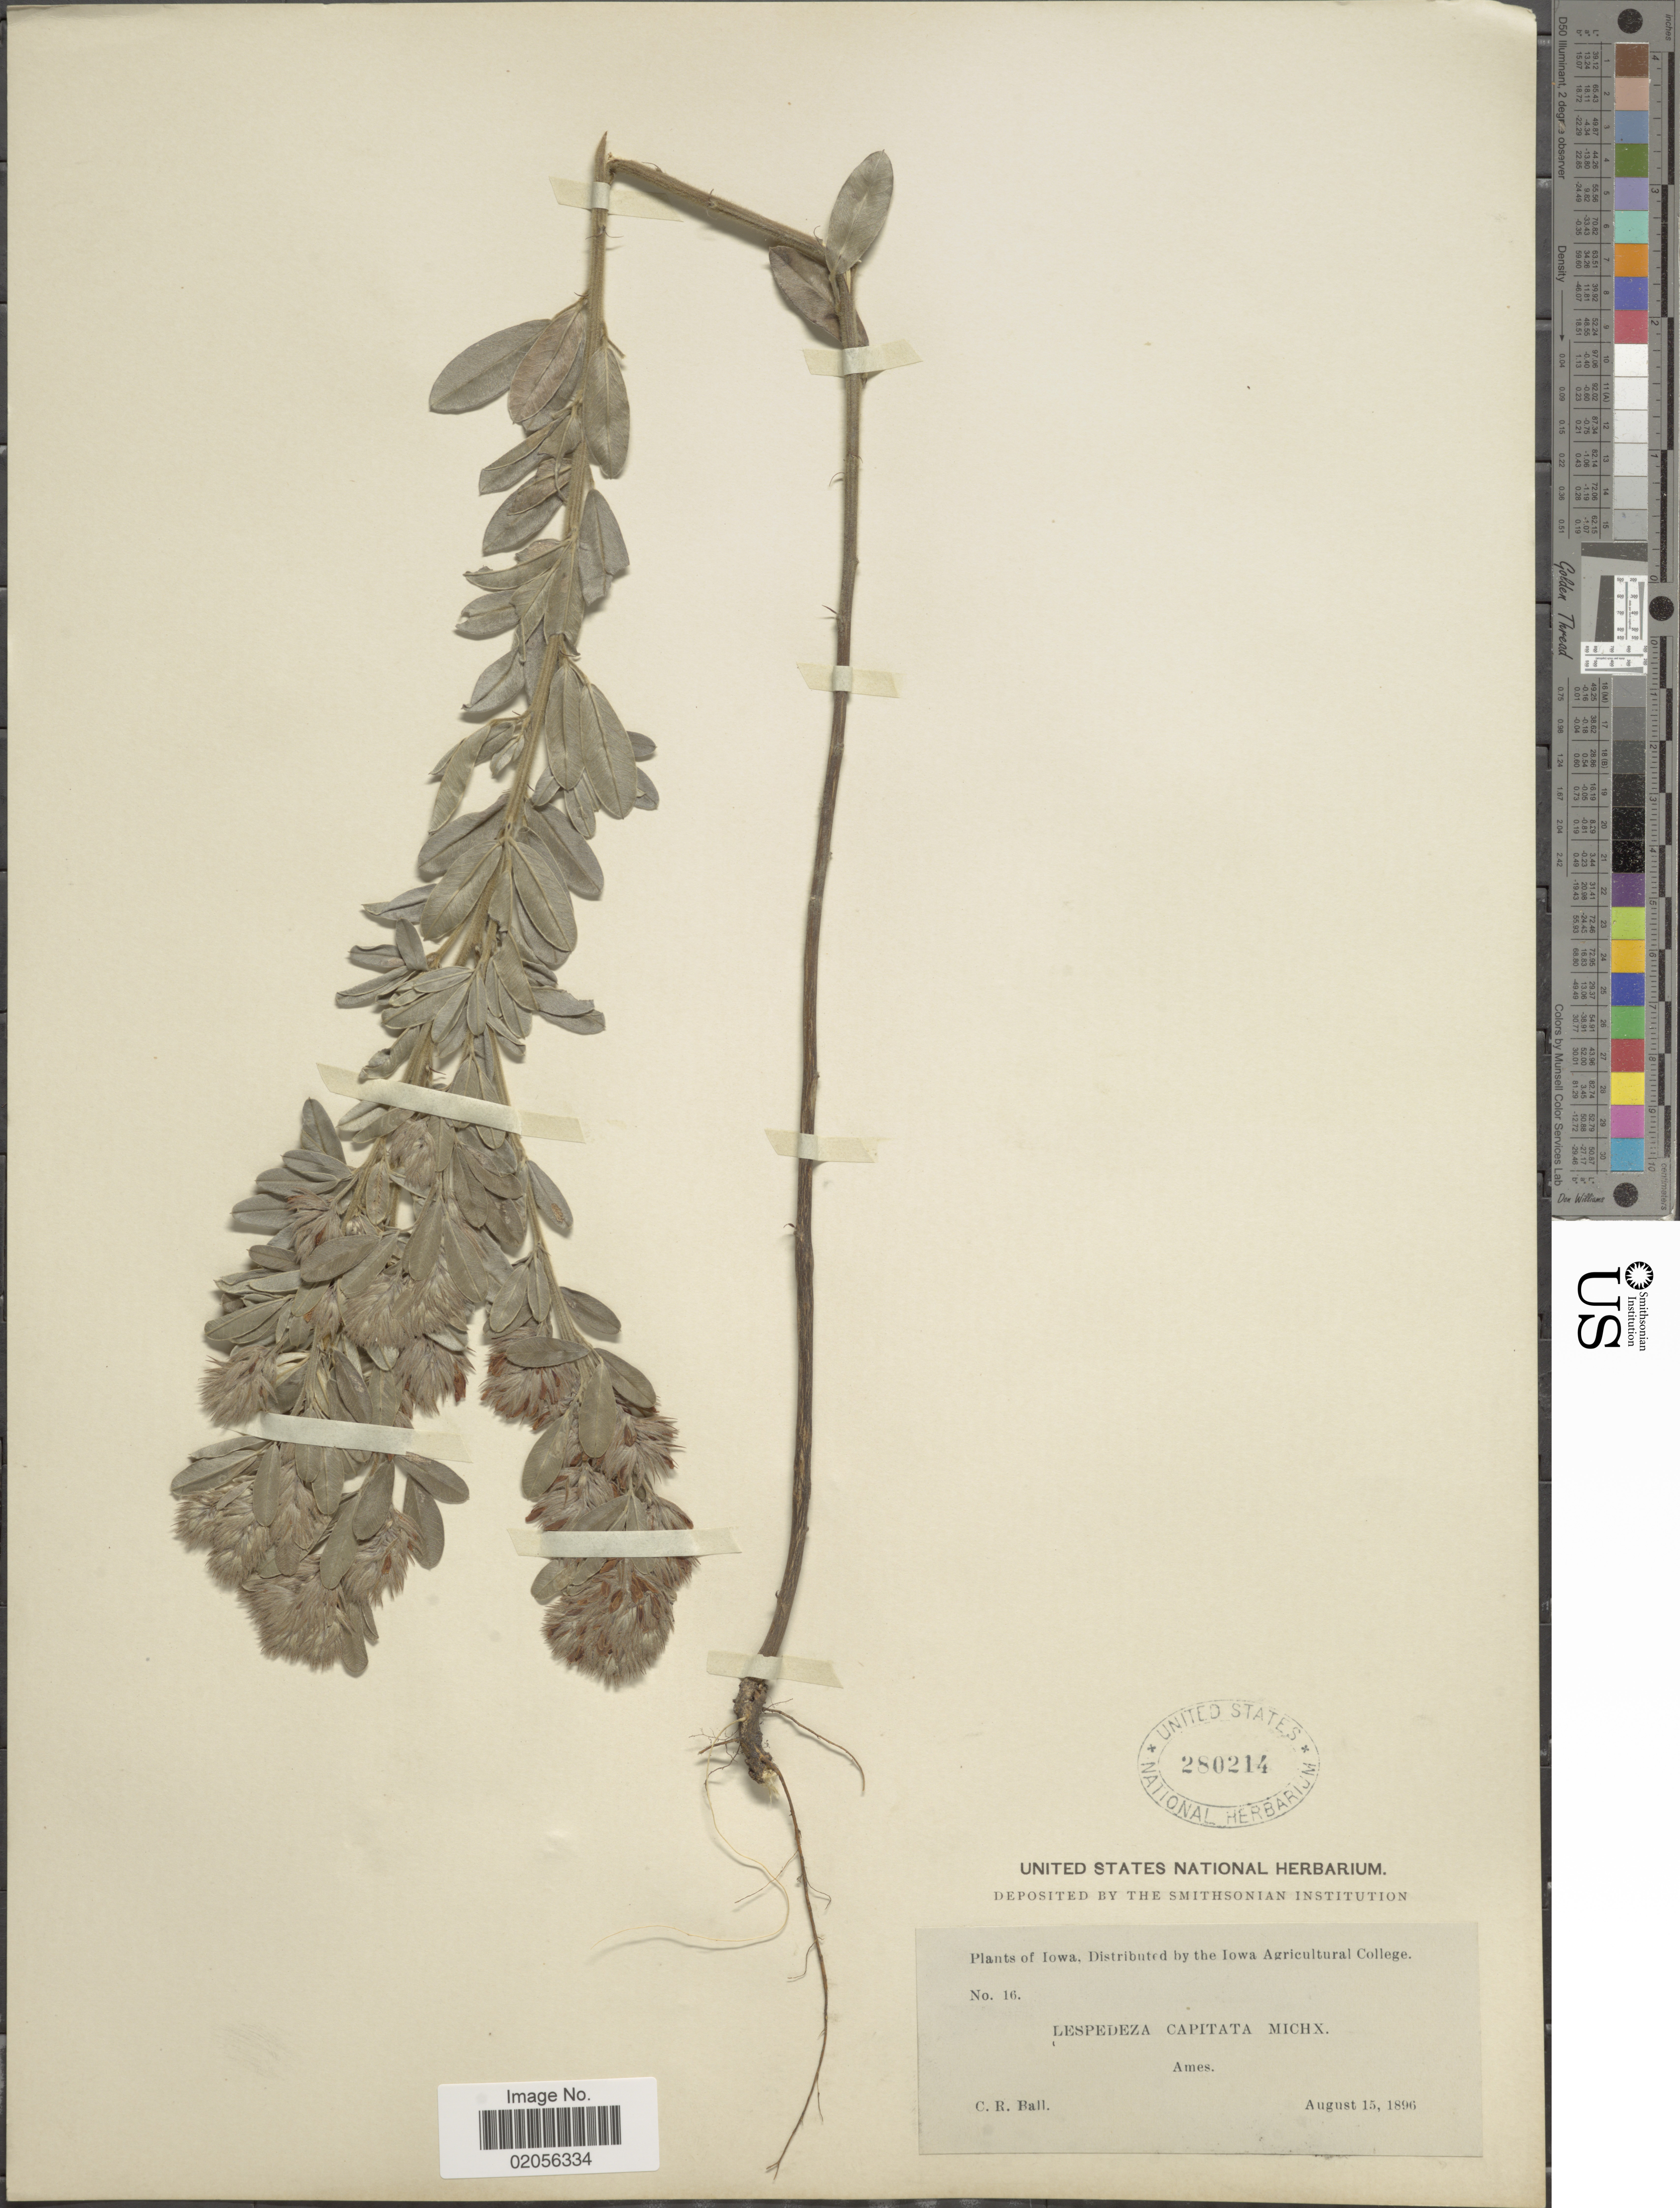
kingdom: Plantae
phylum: Tracheophyta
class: Magnoliopsida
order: Fabales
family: Fabaceae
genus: Lespedeza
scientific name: Lespedeza capitata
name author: Michx.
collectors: C. R. Ball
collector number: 16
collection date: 1896-08-15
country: United States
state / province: Iowa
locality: Ames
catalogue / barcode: US 280214